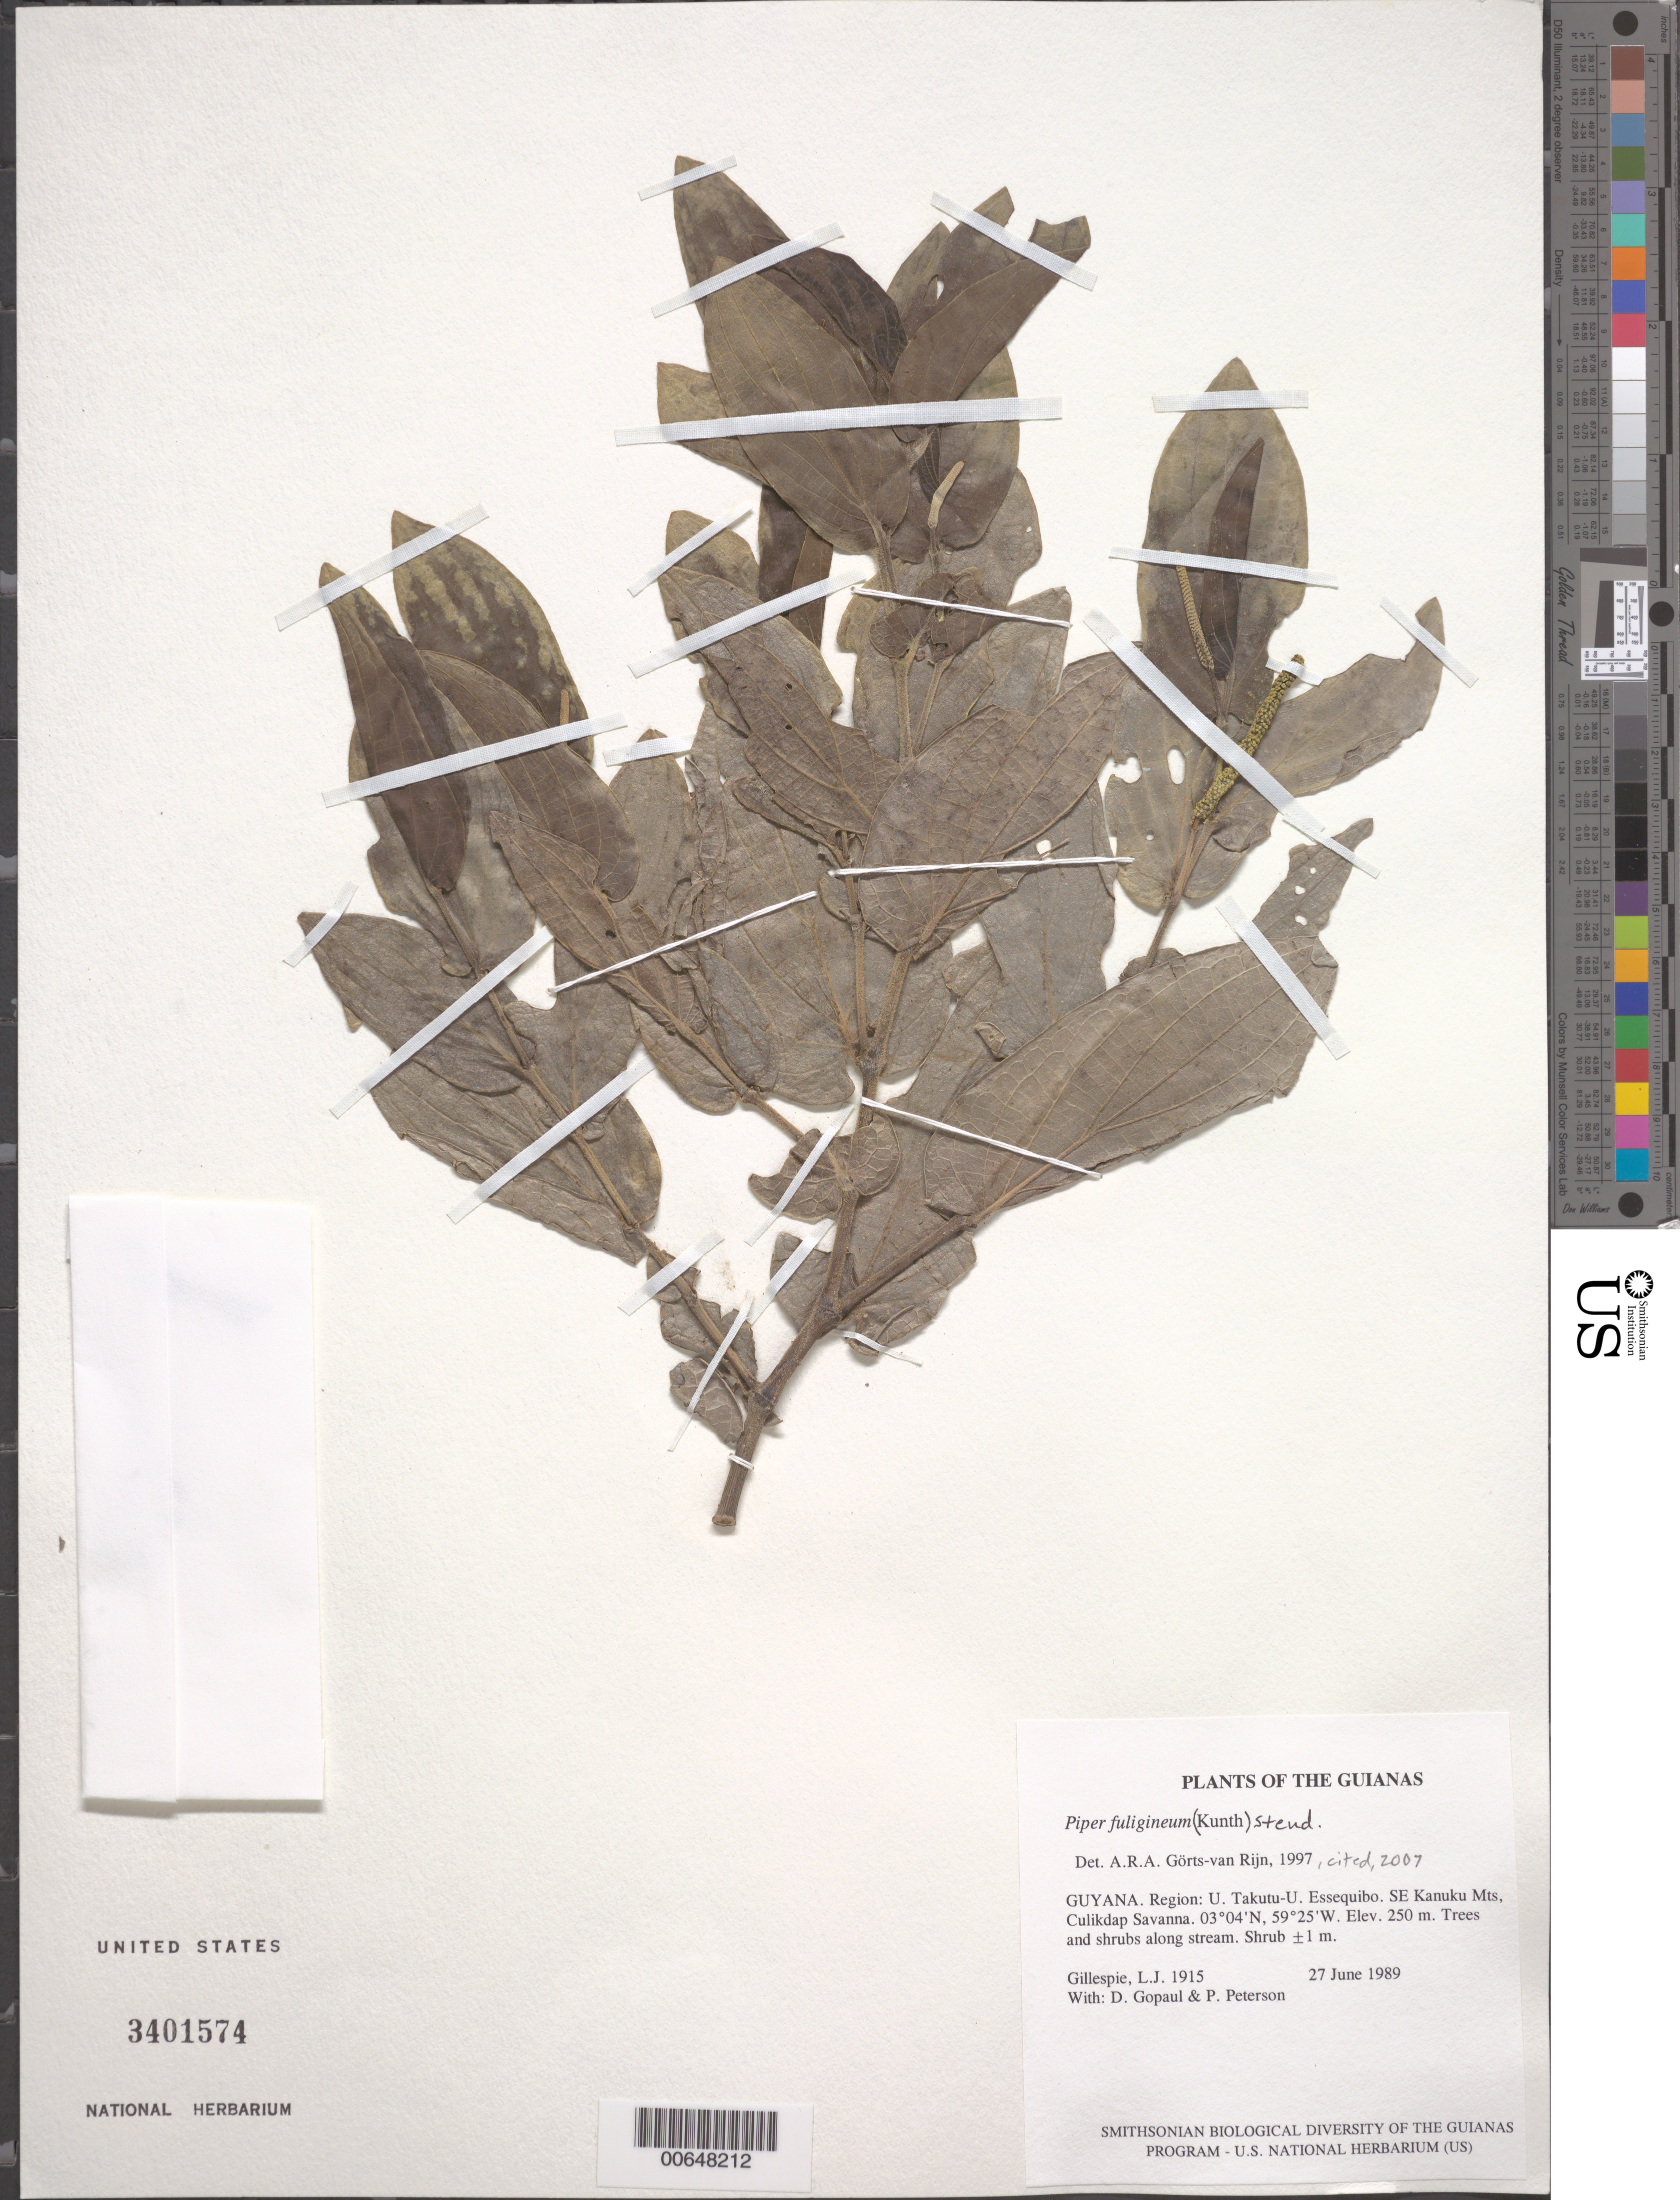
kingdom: Plantae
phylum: Tracheophyta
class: Magnoliopsida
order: Piperales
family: Piperaceae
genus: Piper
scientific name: Piper fuligineum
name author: Kunth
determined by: Görts-van Rijn, A. R. A.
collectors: L. J. Gillespie, D. Gopaul & P. M. Peterson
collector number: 1915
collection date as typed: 27 June 1989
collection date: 1989-06-27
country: Guyana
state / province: U. Takutu-U. Essequibo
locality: SE Kanuku Mts, Culikdap Savanna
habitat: Trees and shrubs along stream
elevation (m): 250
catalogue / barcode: US 3401574